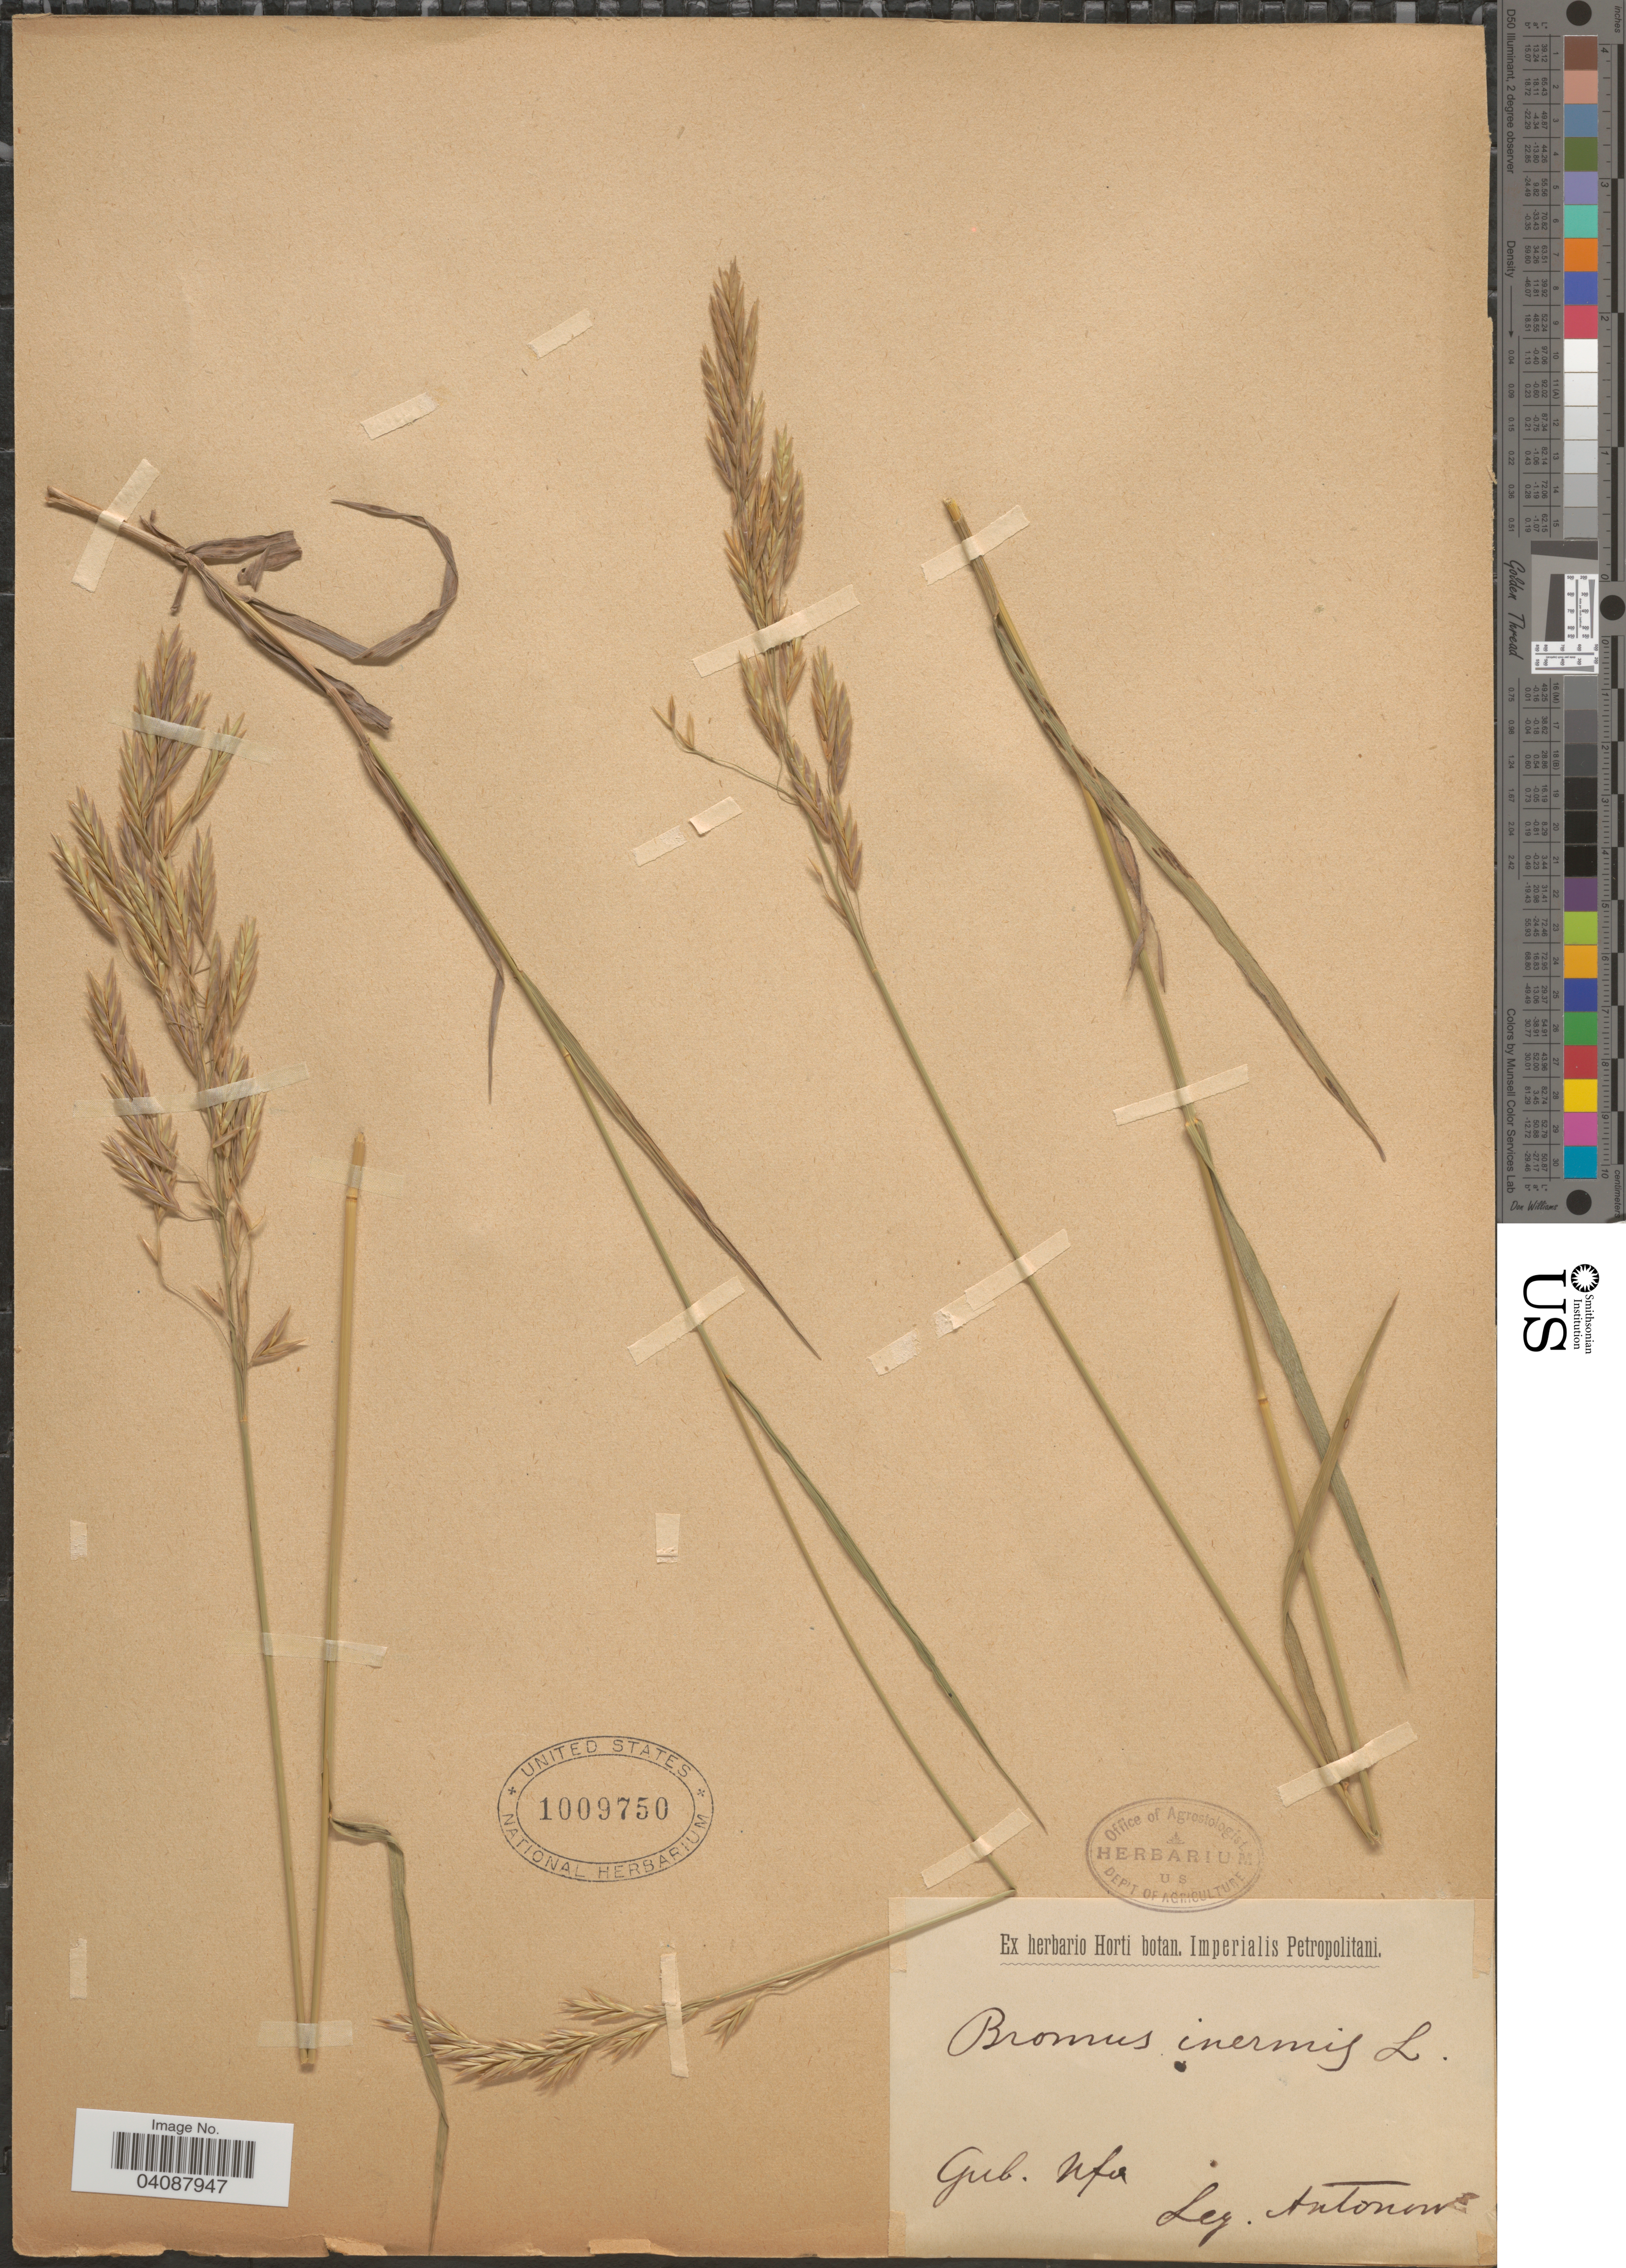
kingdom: Plantae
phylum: Tracheophyta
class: Liliopsida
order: Poales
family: Poaceae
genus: Bromus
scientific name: Bromus inermis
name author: Leyss.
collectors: A. Antonow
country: Russian Federation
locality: Gub. Ufa.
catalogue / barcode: US 1009750